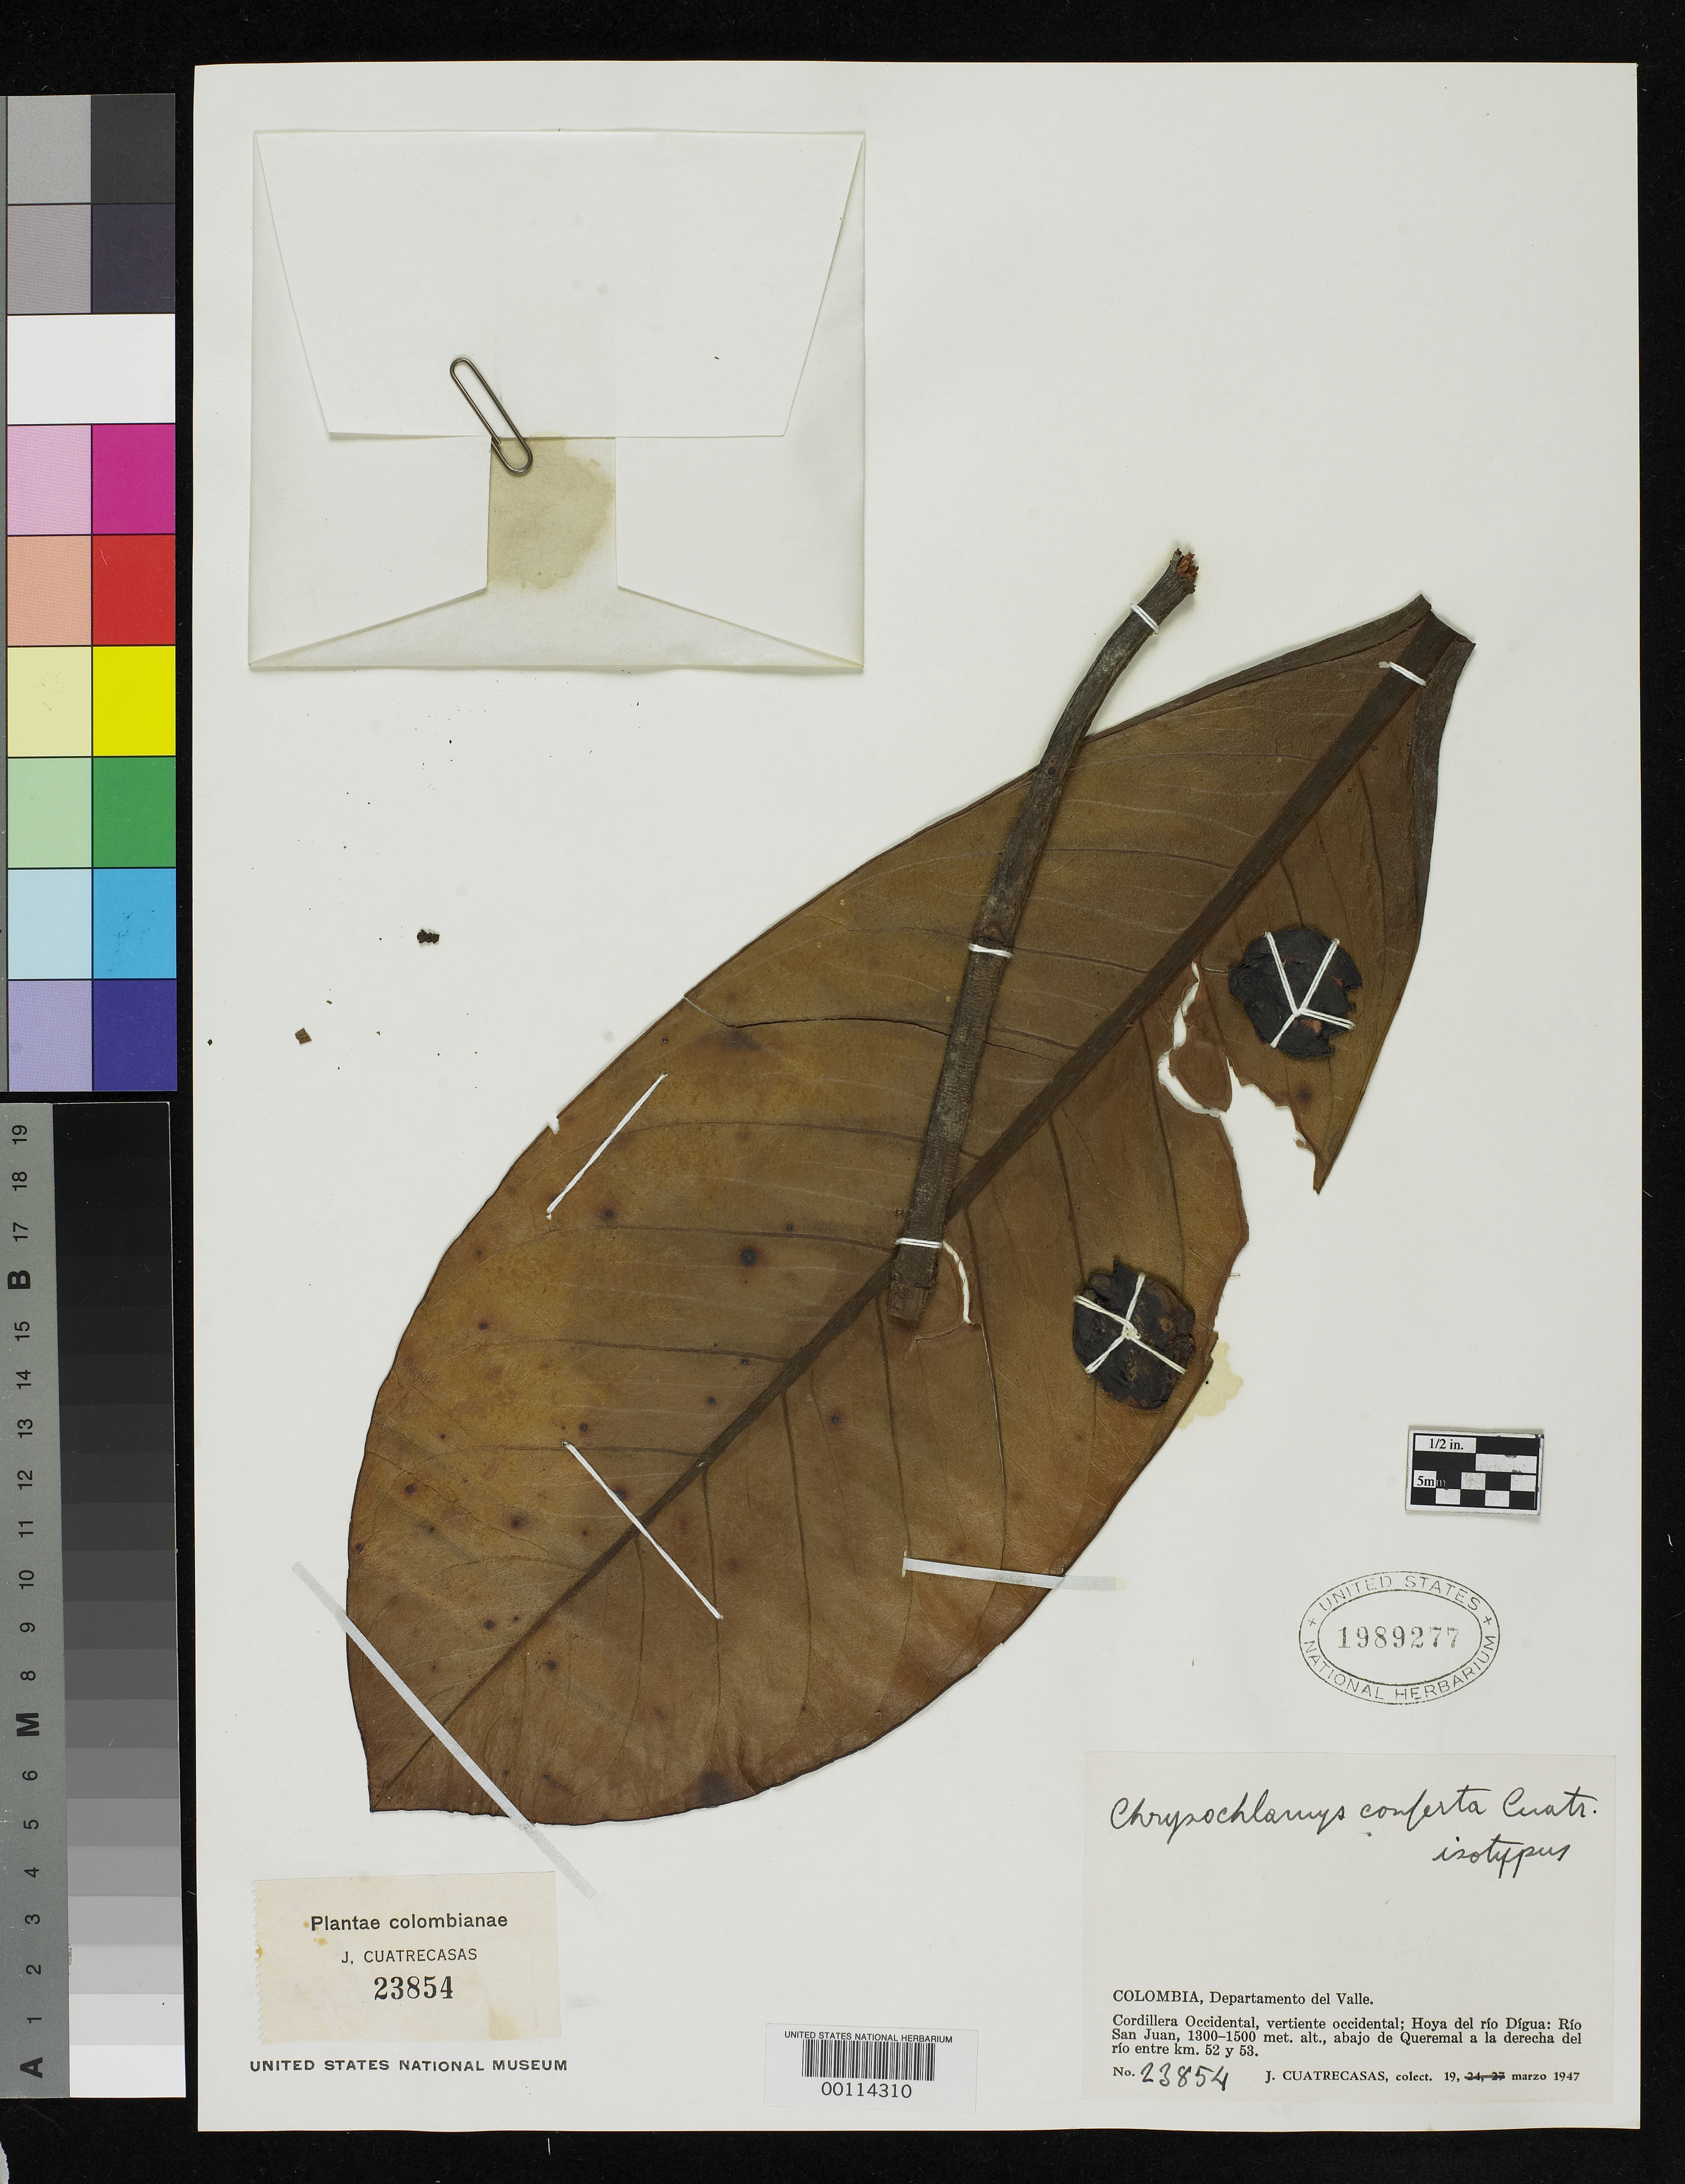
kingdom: Plantae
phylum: Tracheophyta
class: Magnoliopsida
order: Malpighiales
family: Clusiaceae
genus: Chrysochlamys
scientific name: Chrysochlamys conferta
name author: Cuatrec.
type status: Isotype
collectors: J. Cuatrecasas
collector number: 23854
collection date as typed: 19 Mar 1947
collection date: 1947-03-19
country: Colombia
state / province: Valle del Cauca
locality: Cordillera Occidental, Vertiente Occidental, Hoya del Rio Digua, Rio San Juan.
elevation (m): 1300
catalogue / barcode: US 1989277